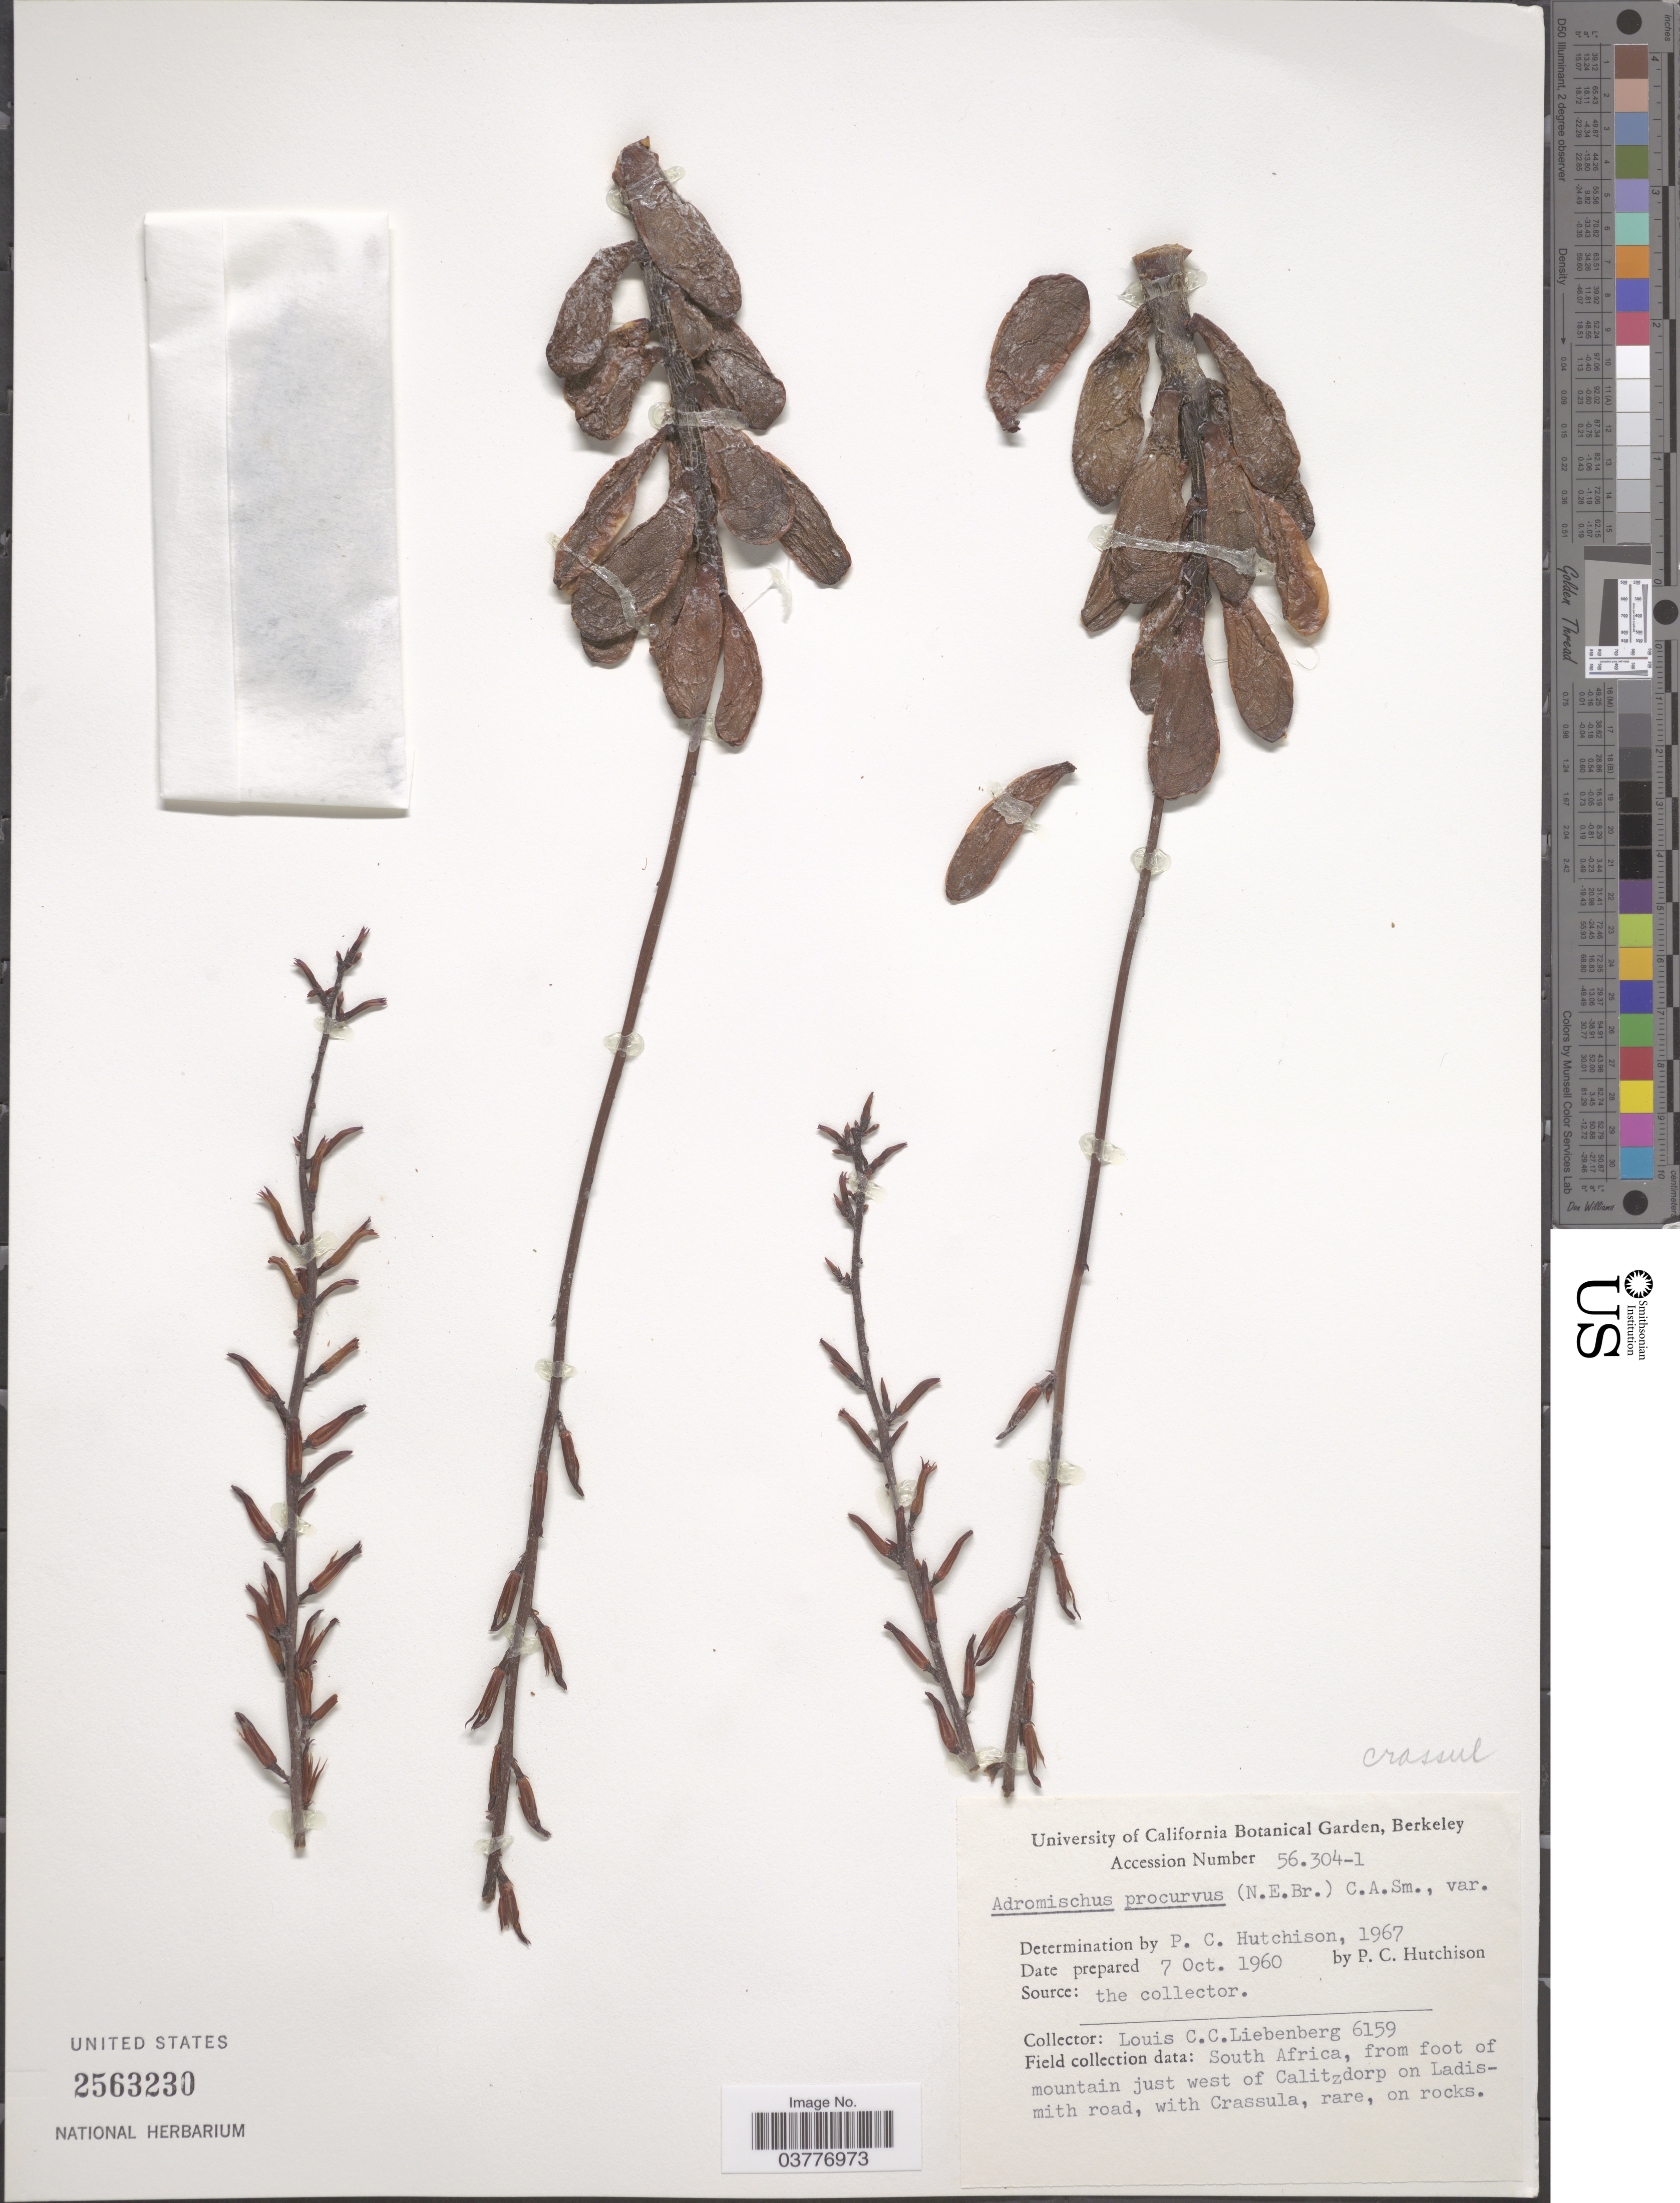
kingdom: Plantae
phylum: Tracheophyta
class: Magnoliopsida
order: Saxifragales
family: Crassulaceae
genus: Adromischus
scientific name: Adromischus procurvus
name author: (N.E. Br.) C.A. Sm.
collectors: P. C. Hutchison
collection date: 1960-10-07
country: United States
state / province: California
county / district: Alameda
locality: University of California Botanical Garden, Berkeley.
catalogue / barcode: US 2563230